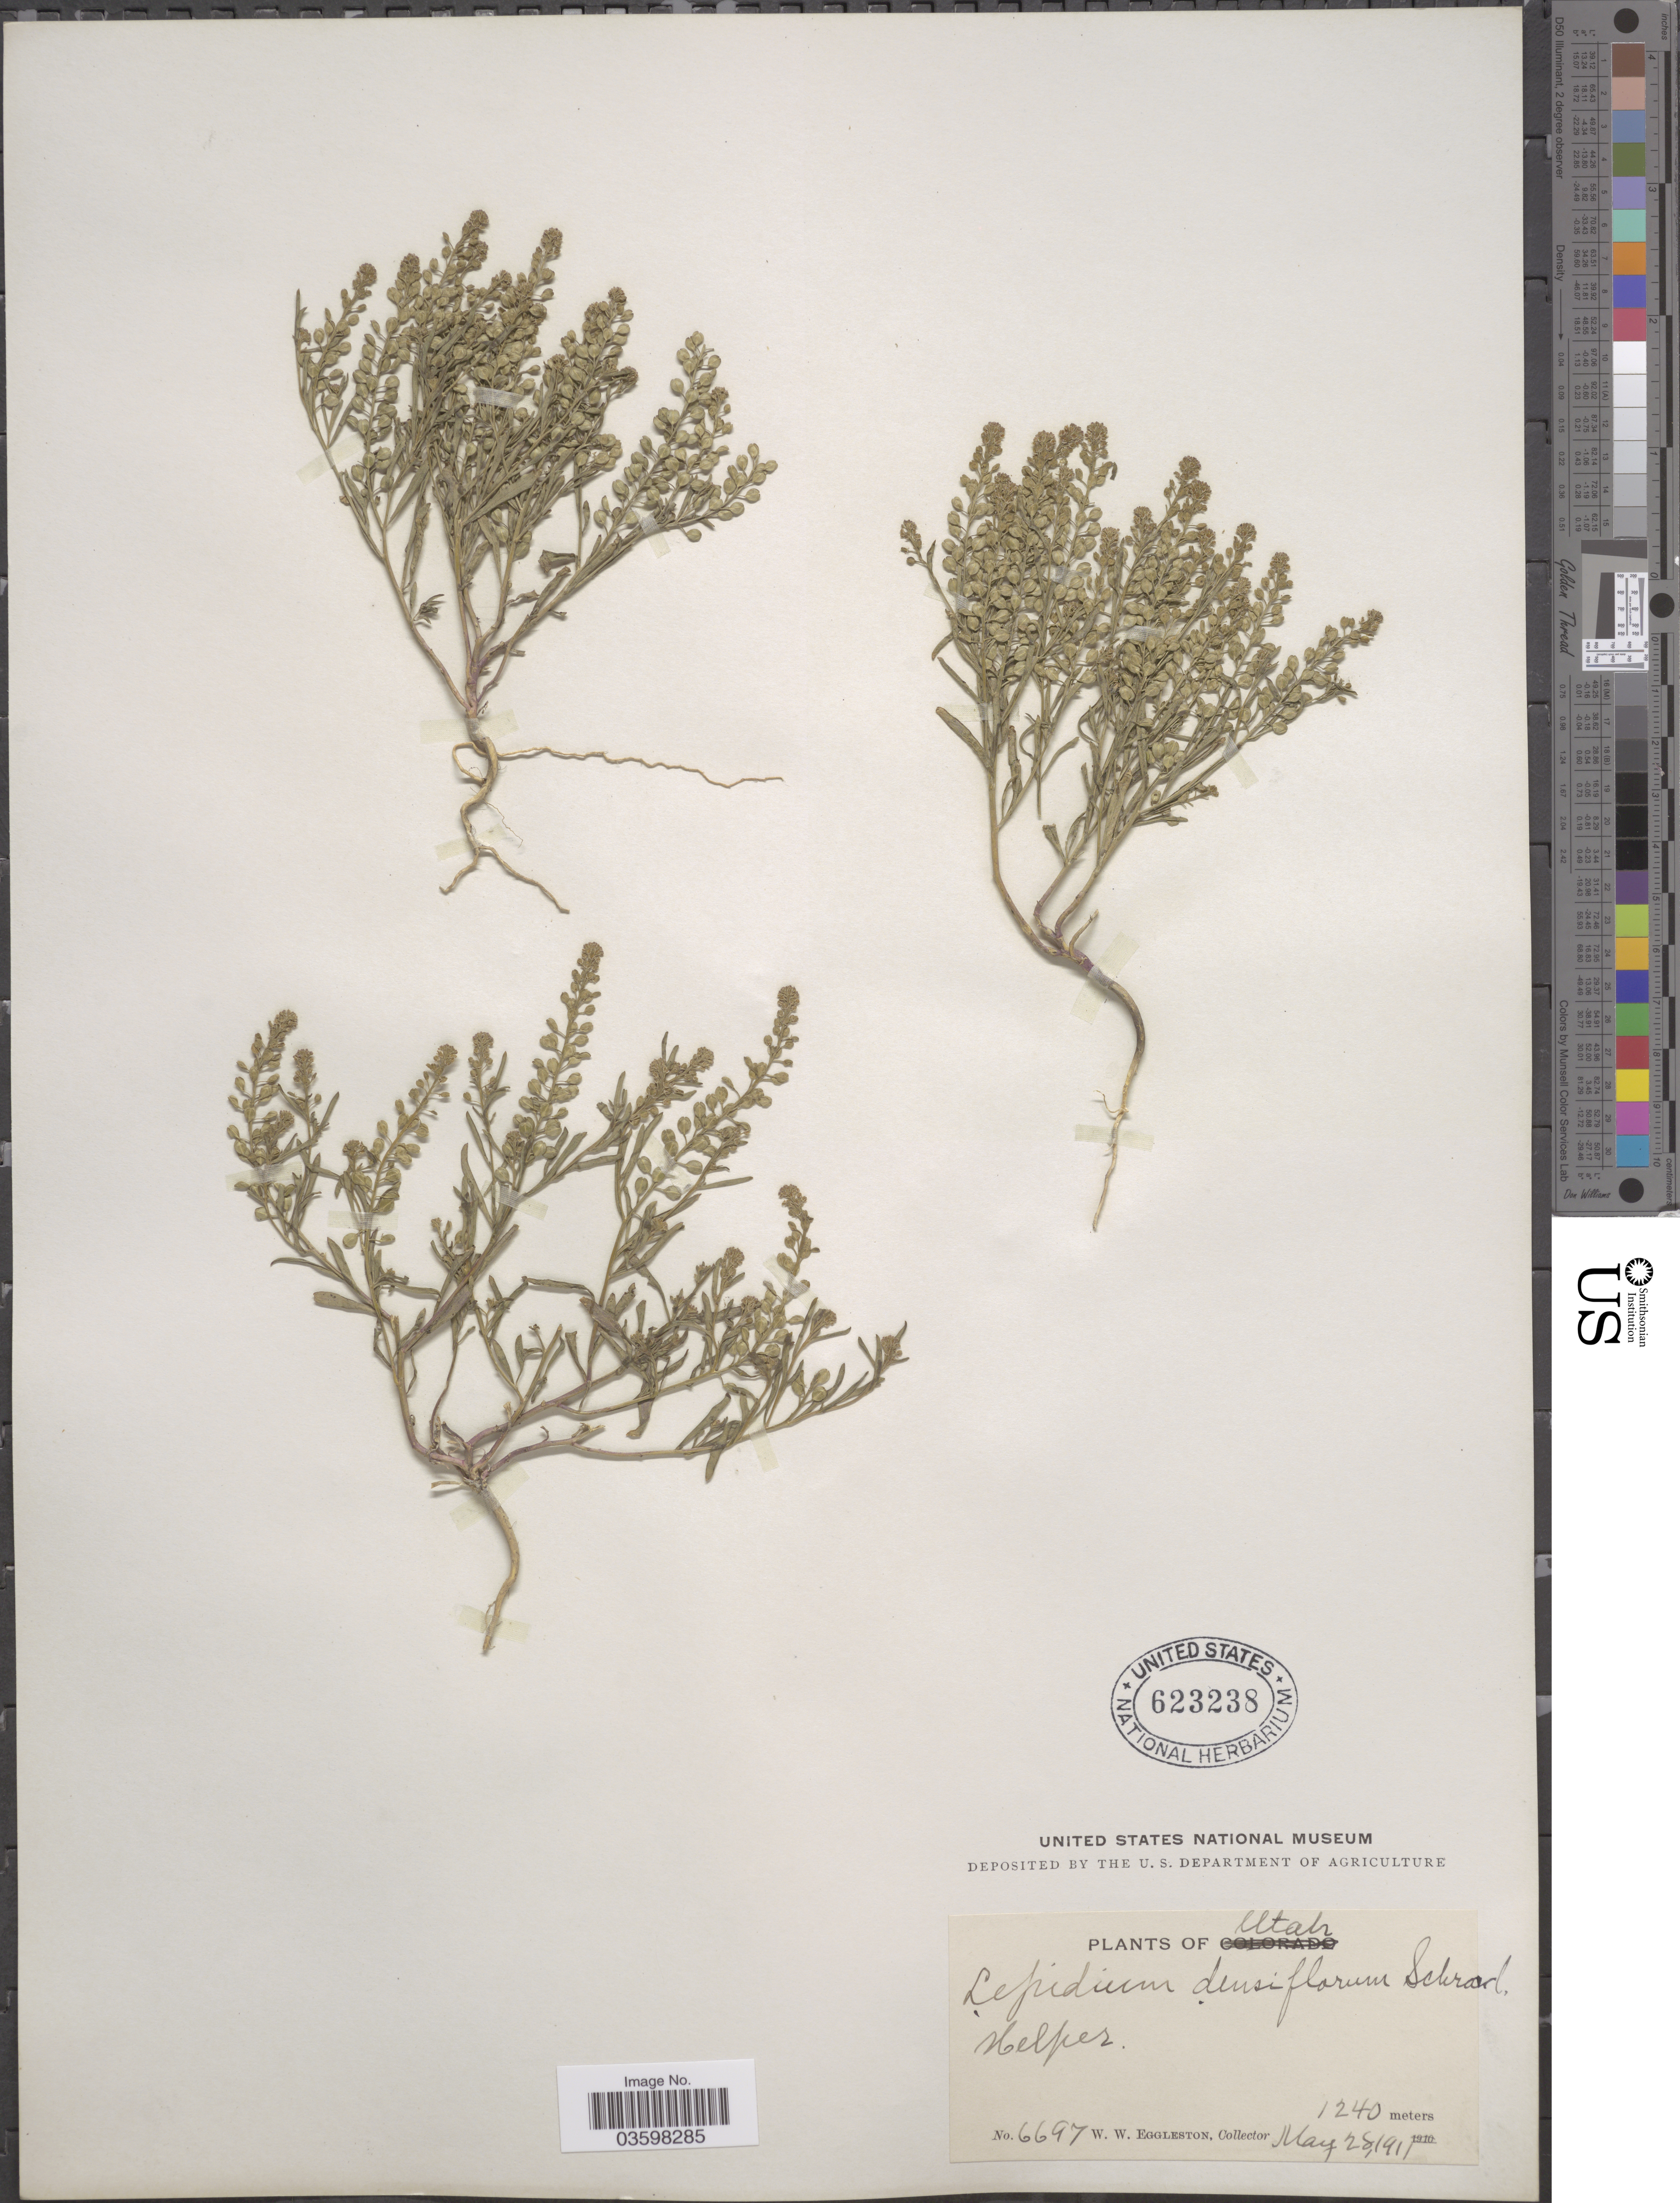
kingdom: Plantae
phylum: Tracheophyta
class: Magnoliopsida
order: Brassicales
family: Brassicaceae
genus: Lepidium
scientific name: Lepidium densiflorum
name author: Schrad.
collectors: W. W. Eggleston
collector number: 6697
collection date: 1911-05-28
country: United States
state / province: Utah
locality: Helper.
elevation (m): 1240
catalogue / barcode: US 623238